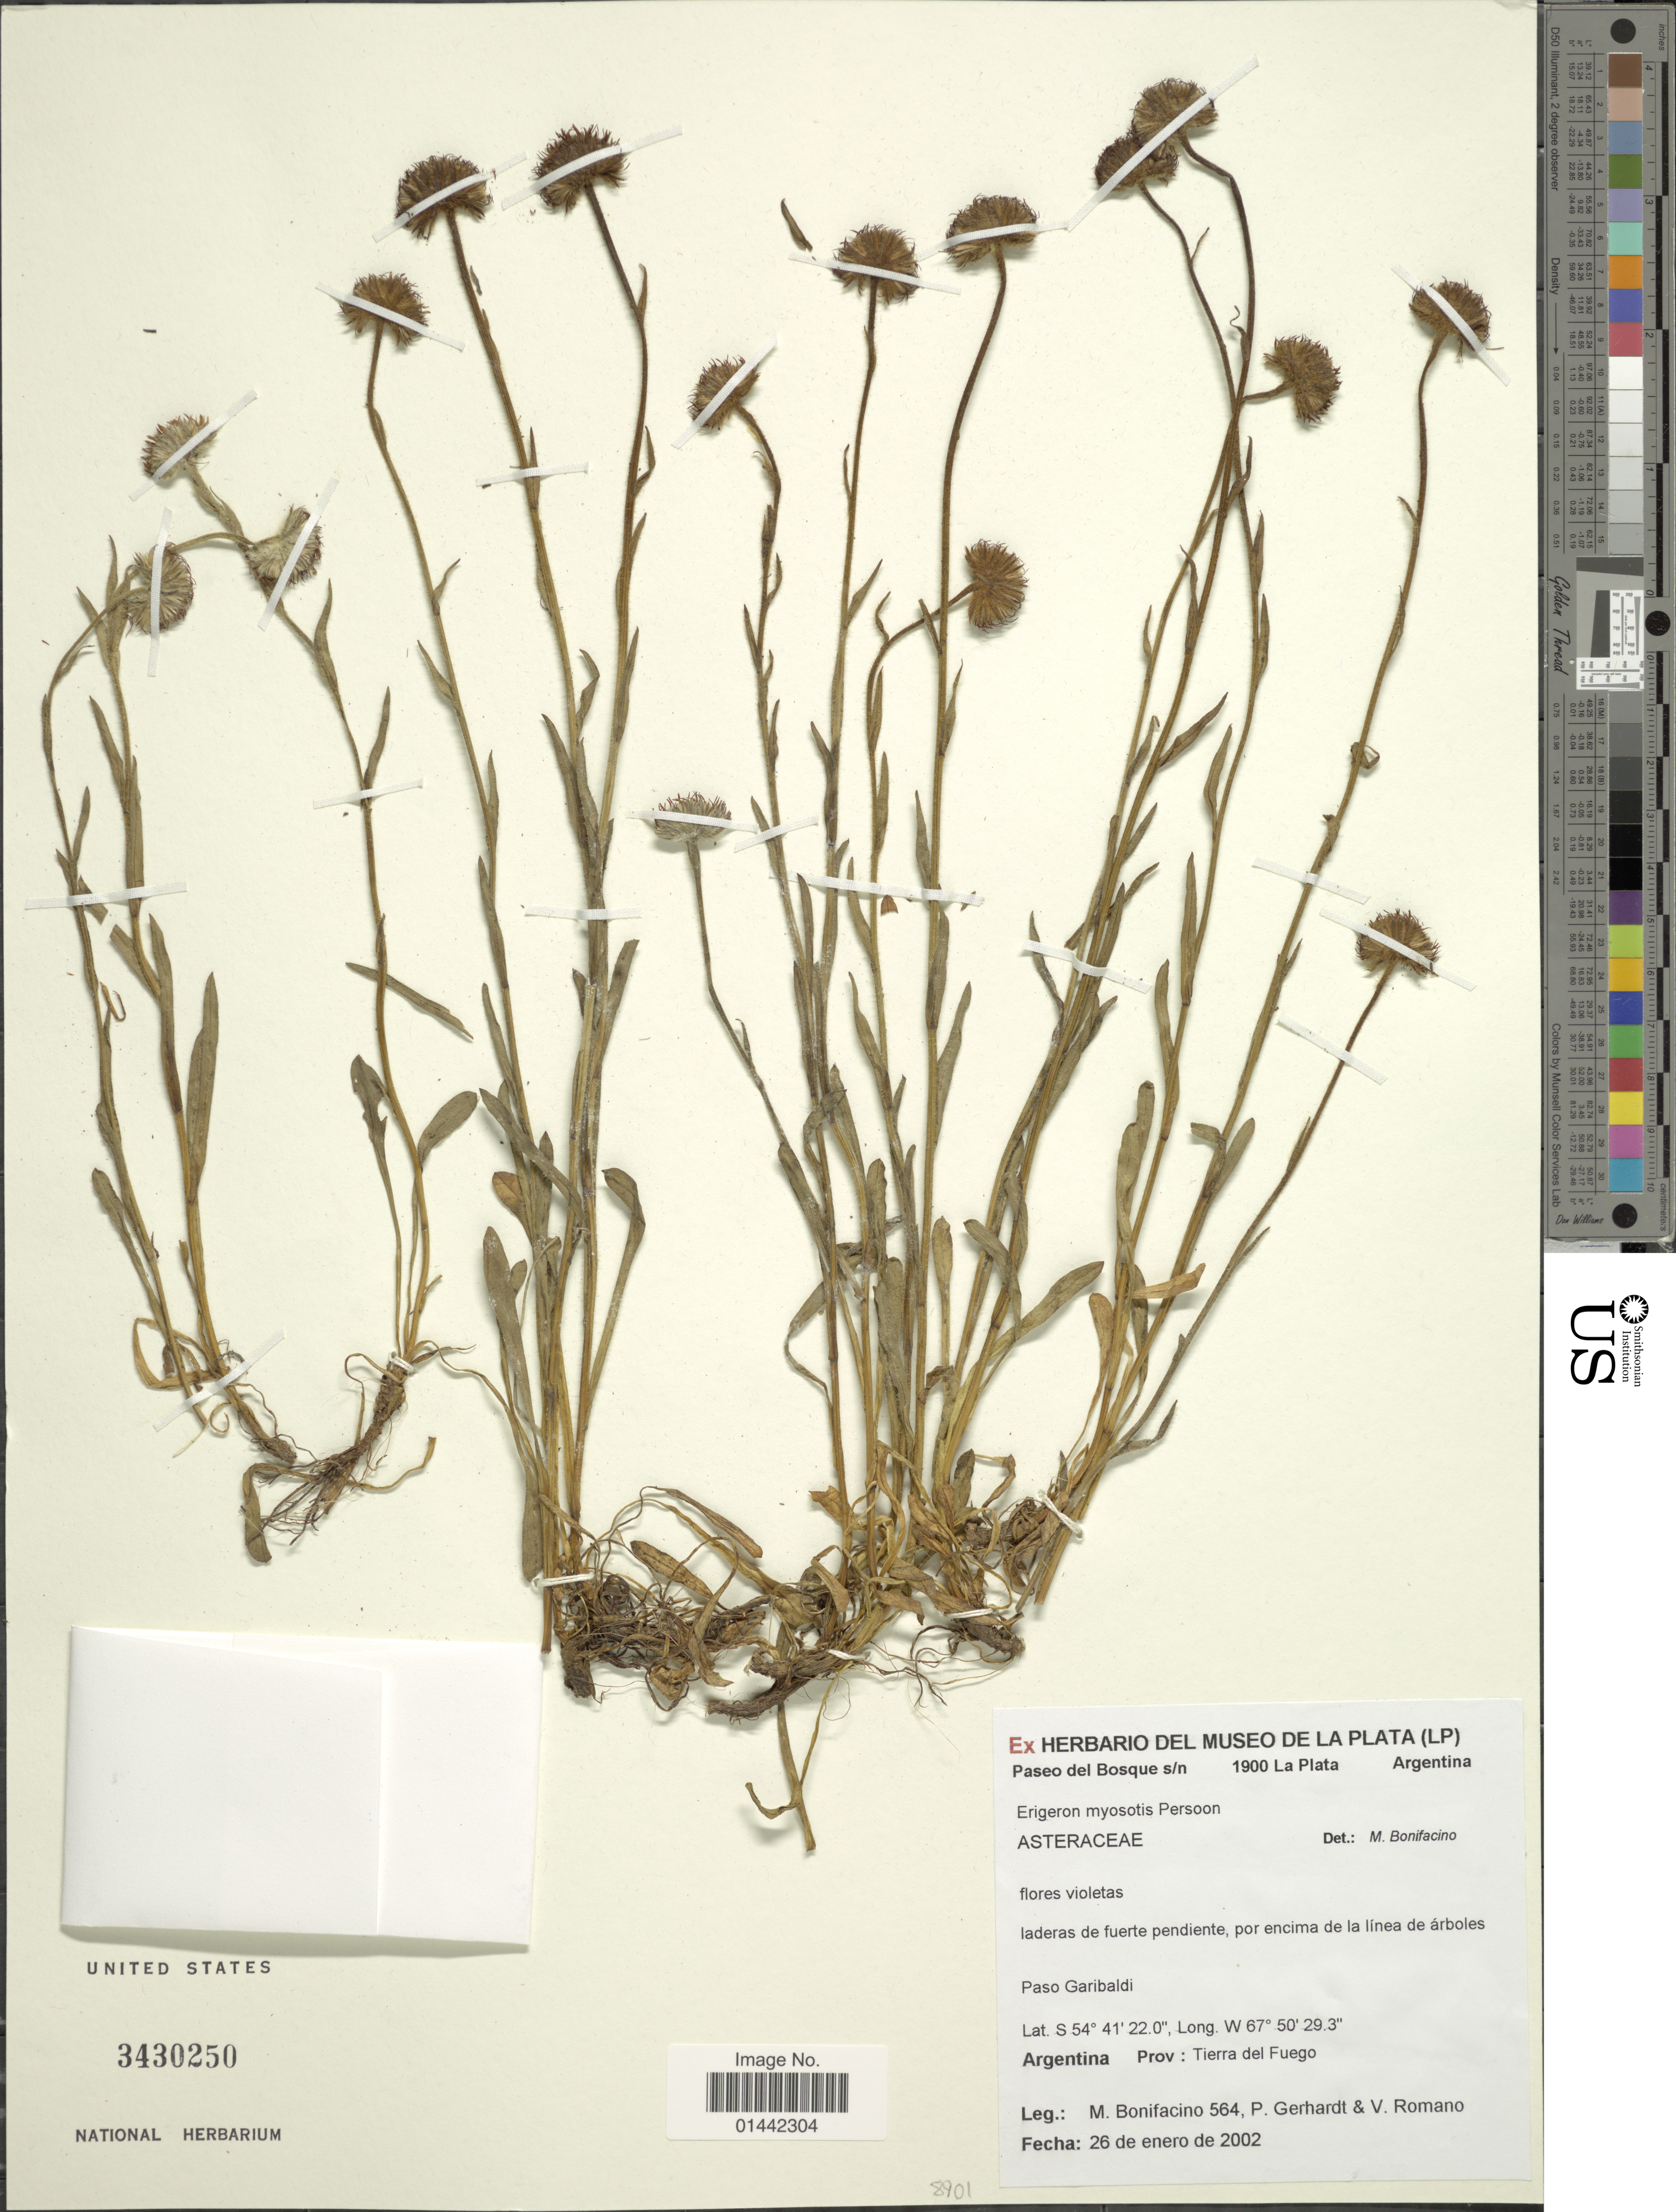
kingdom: Plantae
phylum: Tracheophyta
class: Magnoliopsida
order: Asterales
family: Asteraceae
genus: Erigeron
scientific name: Erigeron myosotis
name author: Pers.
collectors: M. Bonifacino, P. Gerhardt & V. Romano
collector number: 0564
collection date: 2002-01-26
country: Argentina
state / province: Tierra del Fuego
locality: Laderas de fuerte pendiente, por encima de la línea de árboles, paso Garibaldi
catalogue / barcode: US 3430250